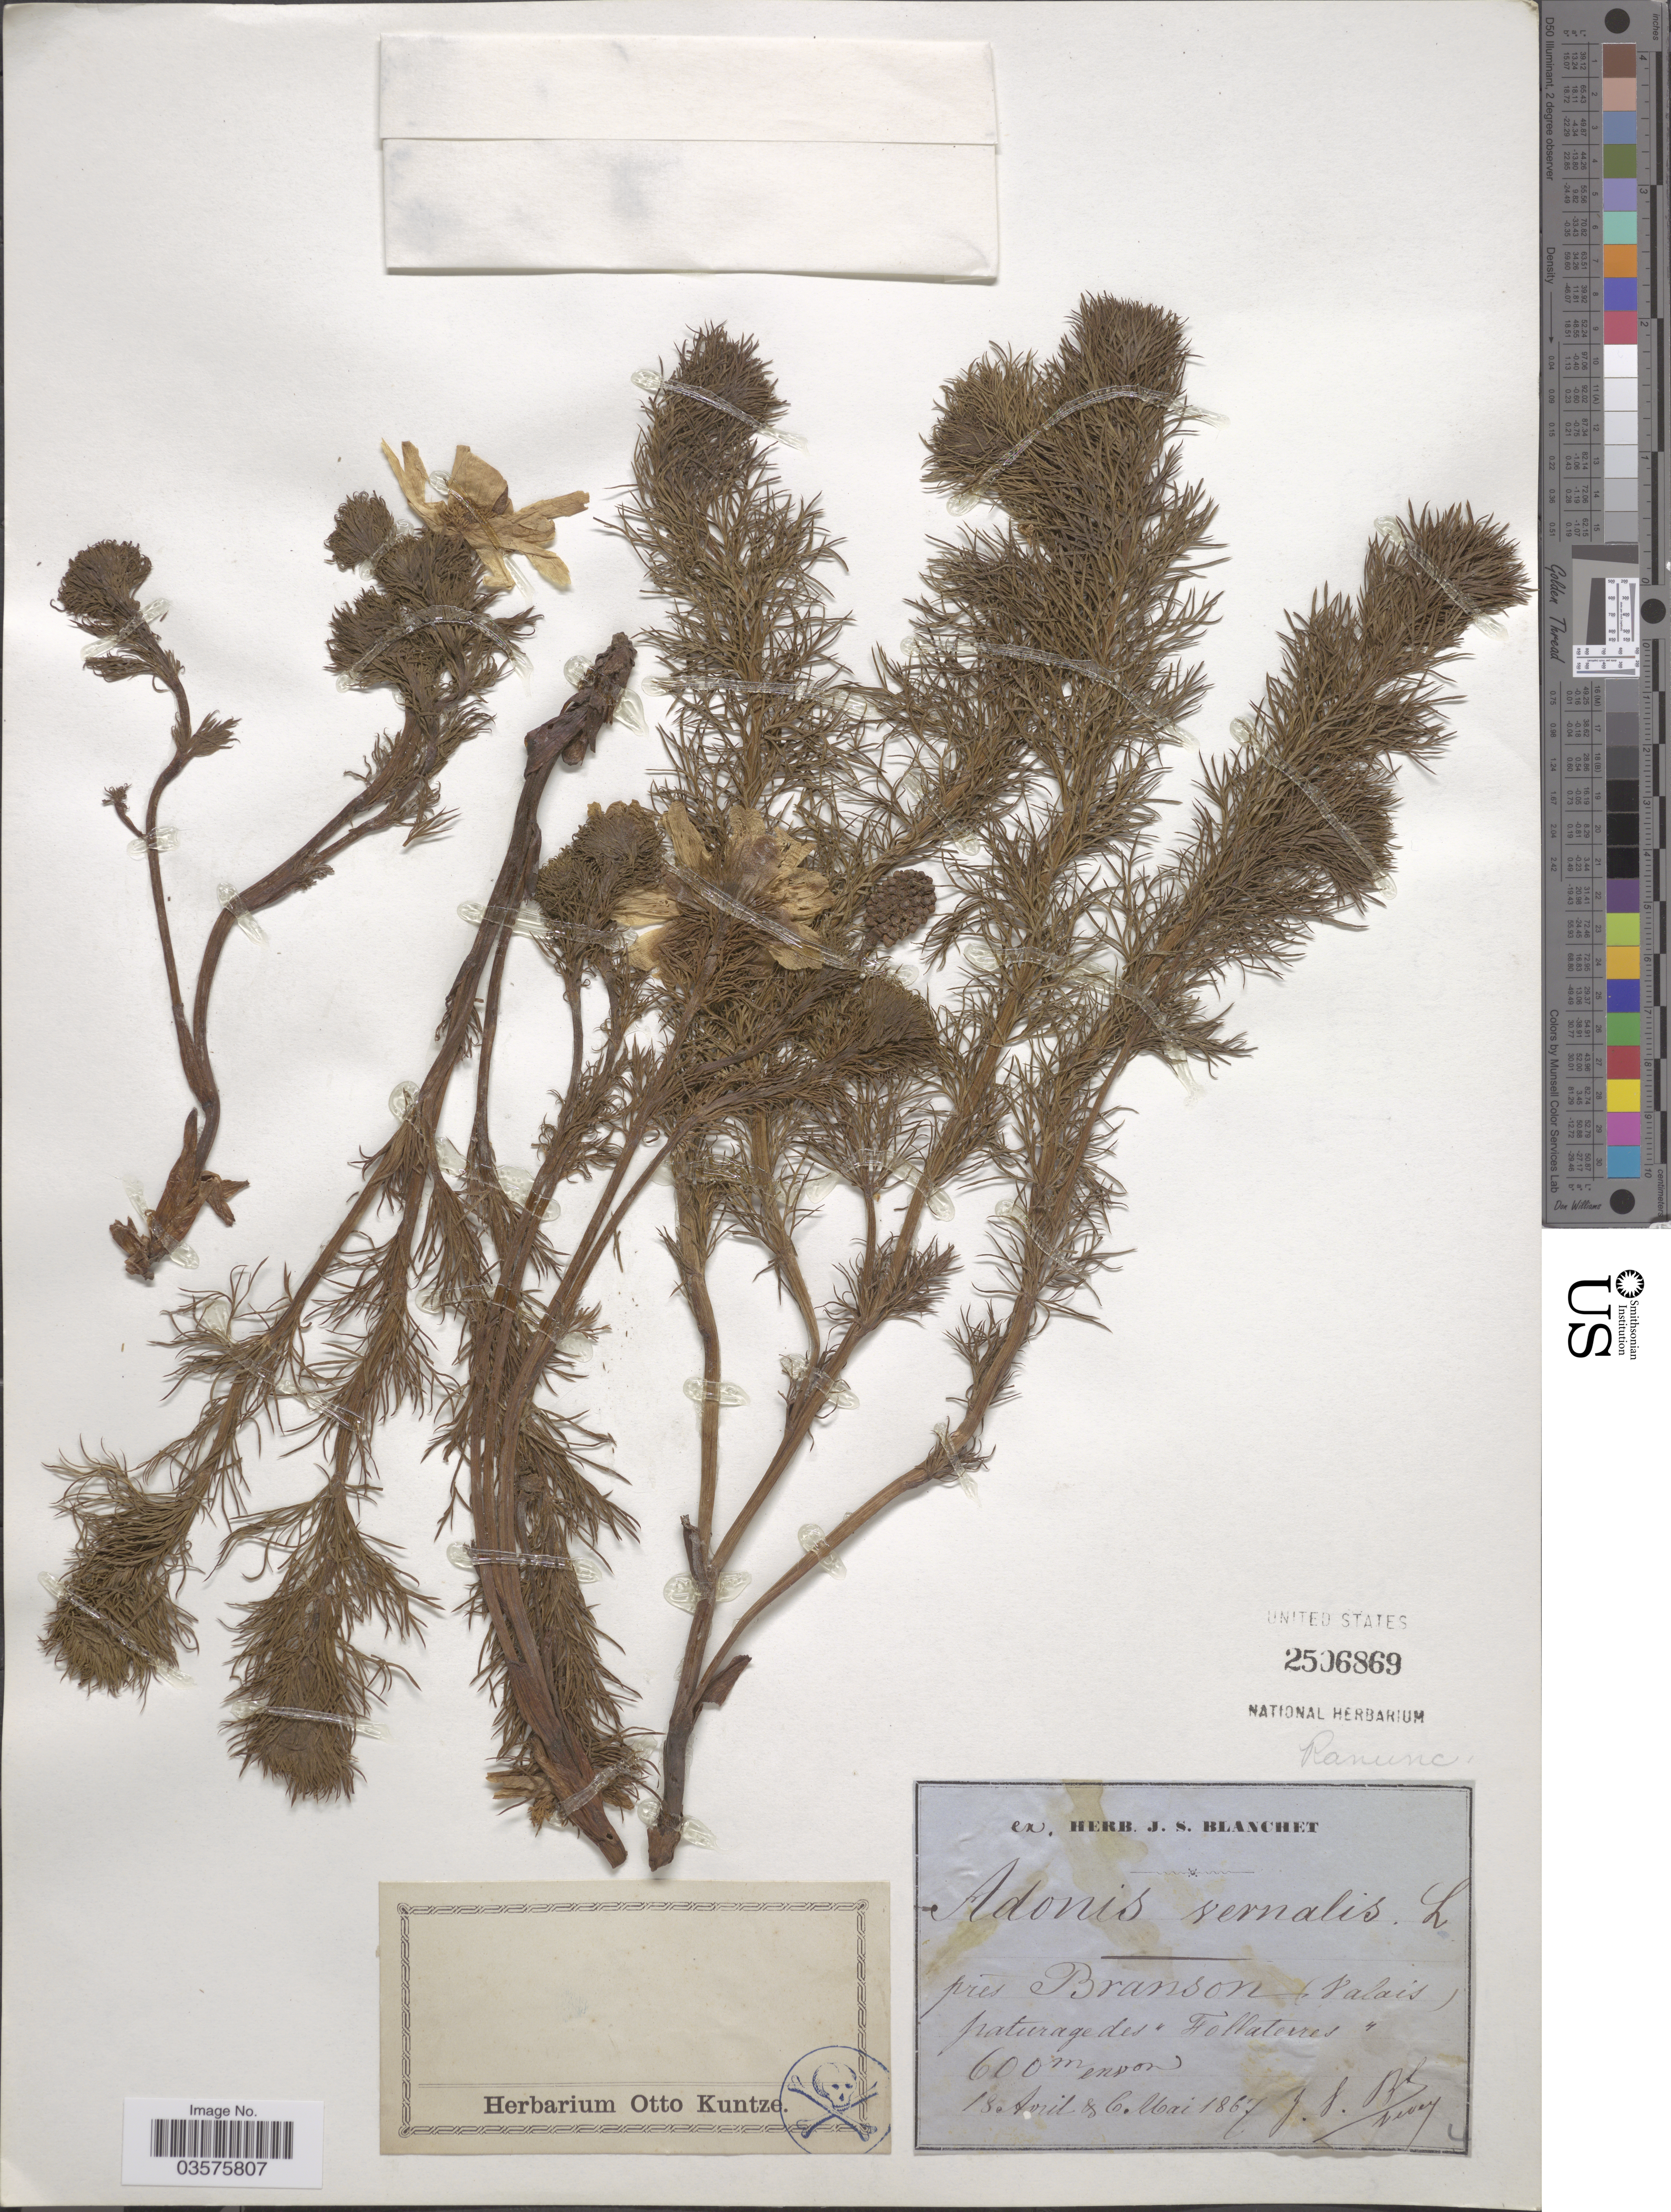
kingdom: Plantae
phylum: Tracheophyta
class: Magnoliopsida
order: Ranunculales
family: Ranunculaceae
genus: Adonis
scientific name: Adonis vernalis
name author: L.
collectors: J. Blanchet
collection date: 1867-04-18/1867-05-06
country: Switzerland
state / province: Valais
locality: Prés Branson paturage des "Follaterres".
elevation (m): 600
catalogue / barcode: US 2506869